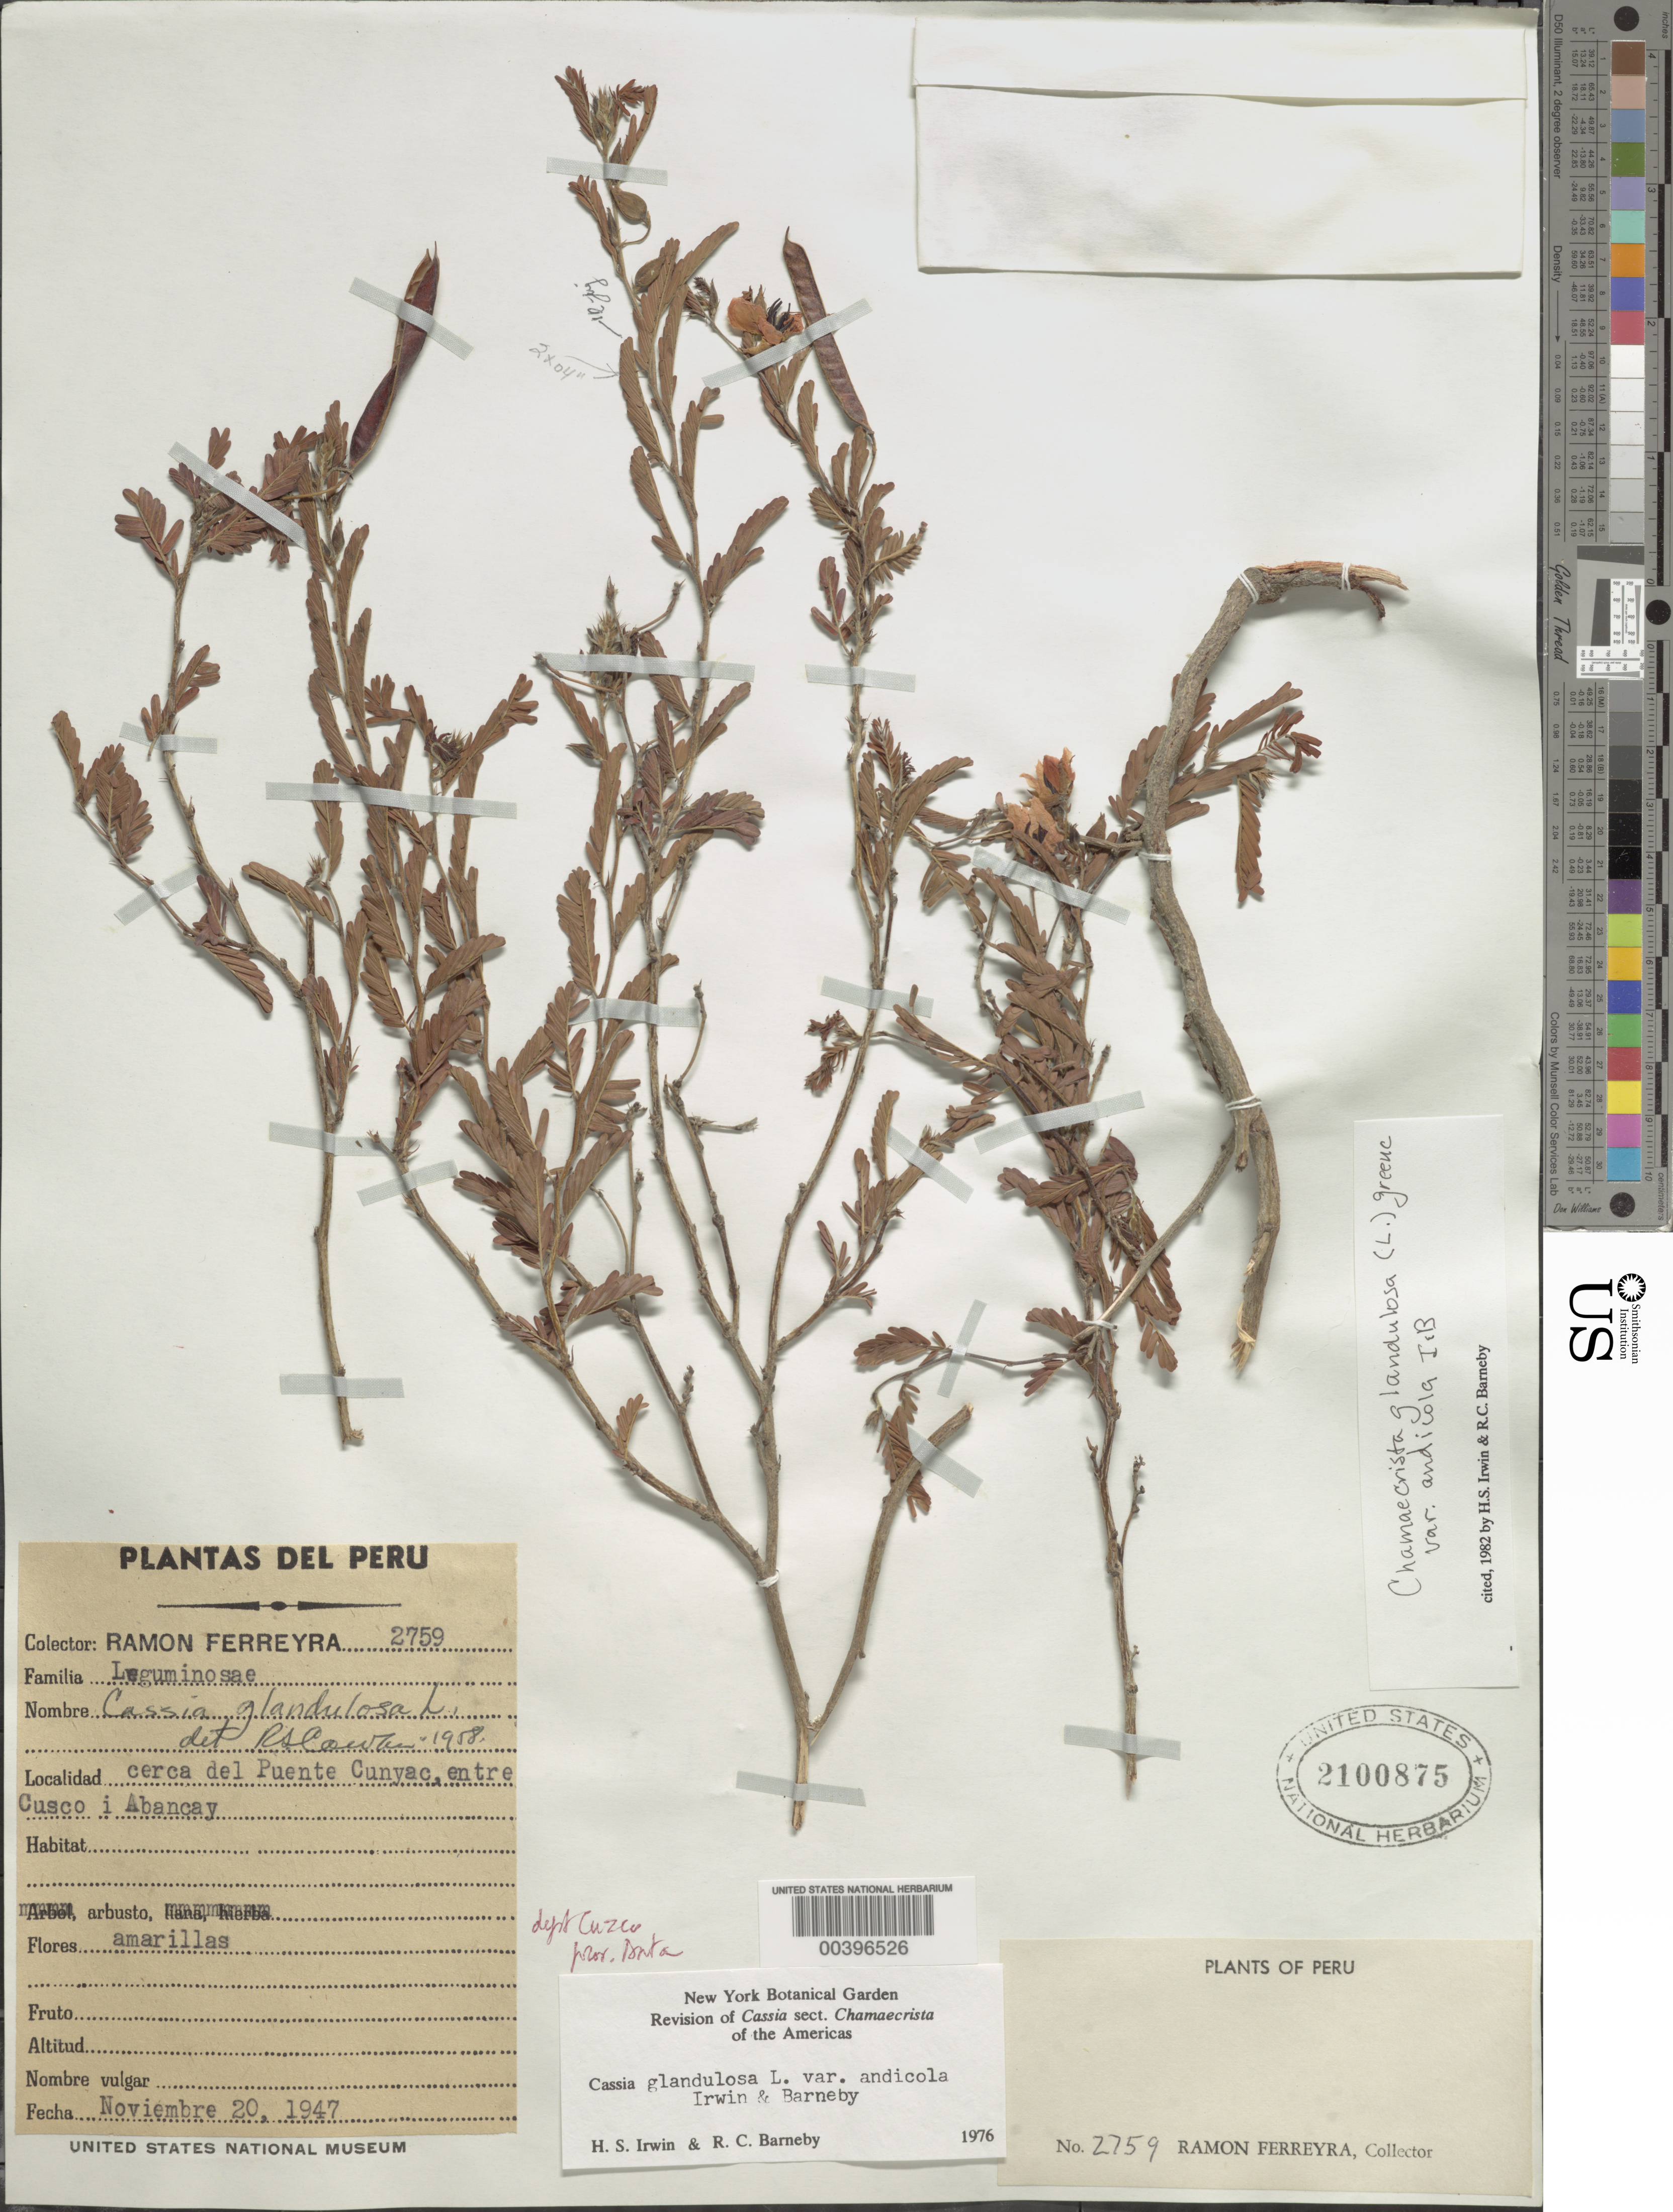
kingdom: Plantae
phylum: Tracheophyta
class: Magnoliopsida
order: Fabales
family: Fabaceae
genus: Chamaecrista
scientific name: Chamaecrista glandulosa var. andicola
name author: H.S. Irwin & Barneby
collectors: R. A. Ferreyra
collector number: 2759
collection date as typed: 20 Nov 1947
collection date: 1947-11-20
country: Peru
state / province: Cusco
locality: cerca del Puente Cunyac, entre Cusco y Abancay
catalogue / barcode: US 2100875